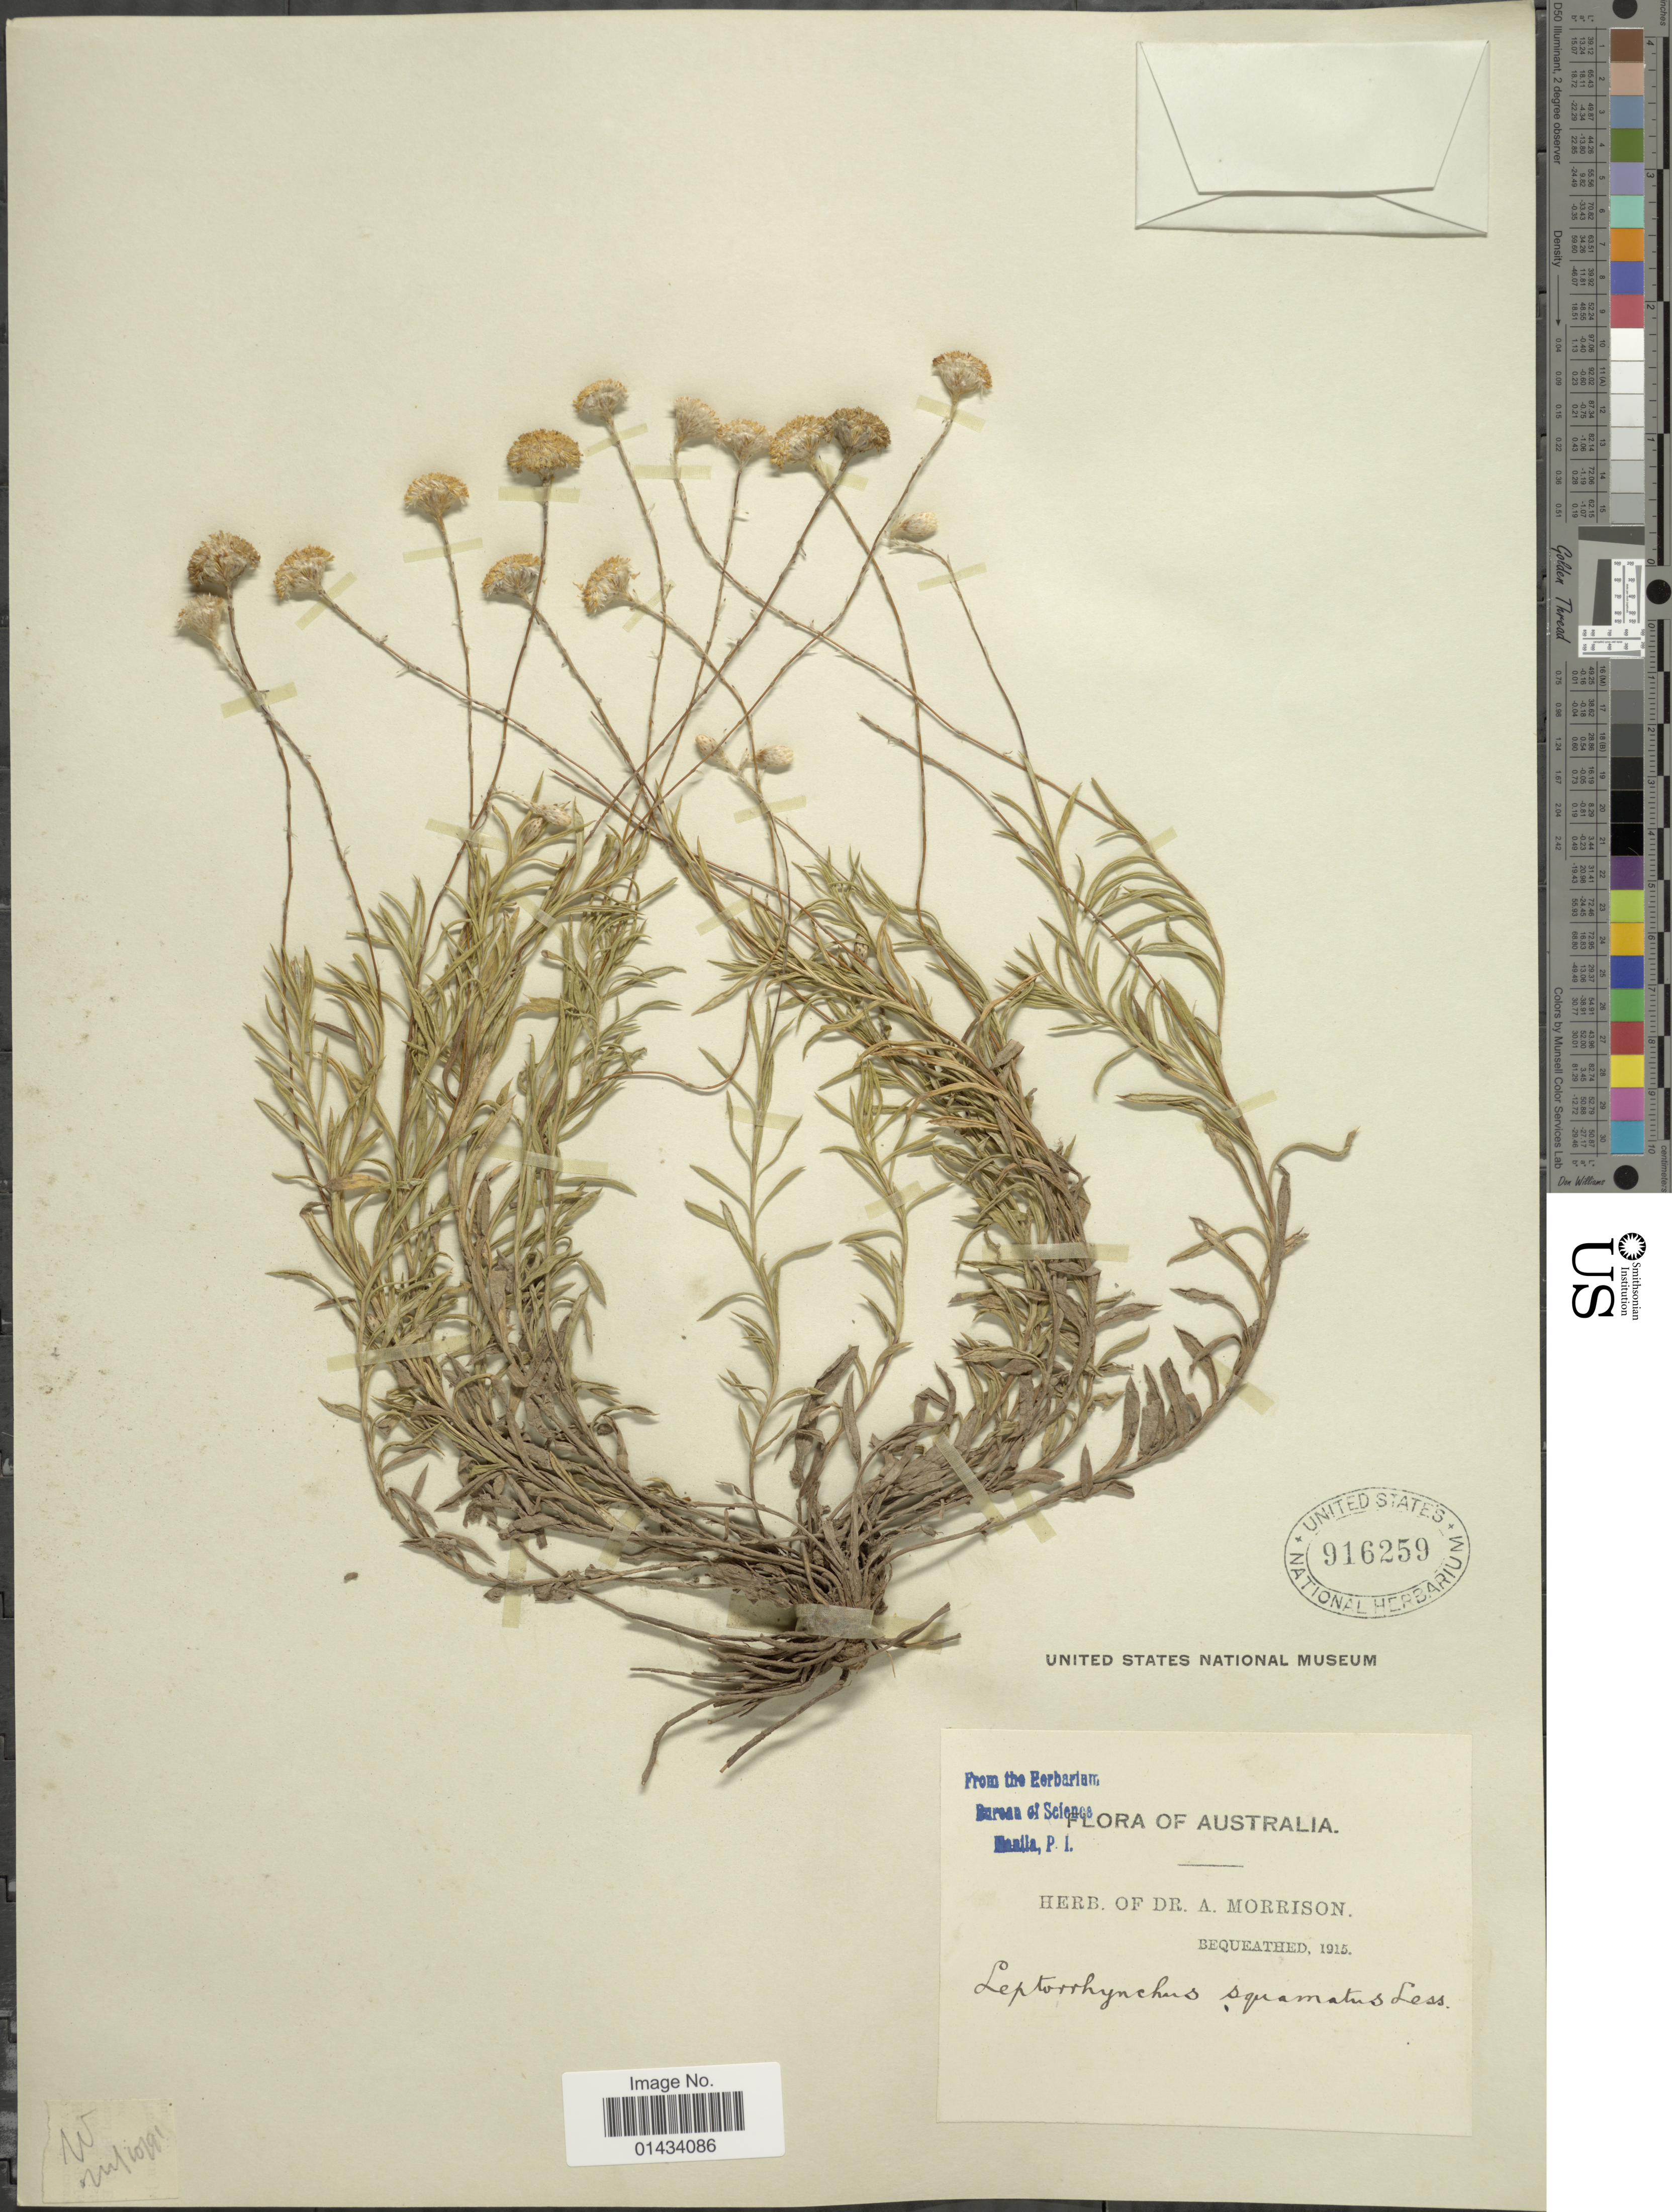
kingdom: Plantae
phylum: Tracheophyta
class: Magnoliopsida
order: Asterales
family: Asteraceae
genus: Leptorhynchos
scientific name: Leptorhynchos squamatus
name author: (Labill.) Less.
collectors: ex herb. Dr. A. Morrison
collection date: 1915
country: Australia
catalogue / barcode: US 916259